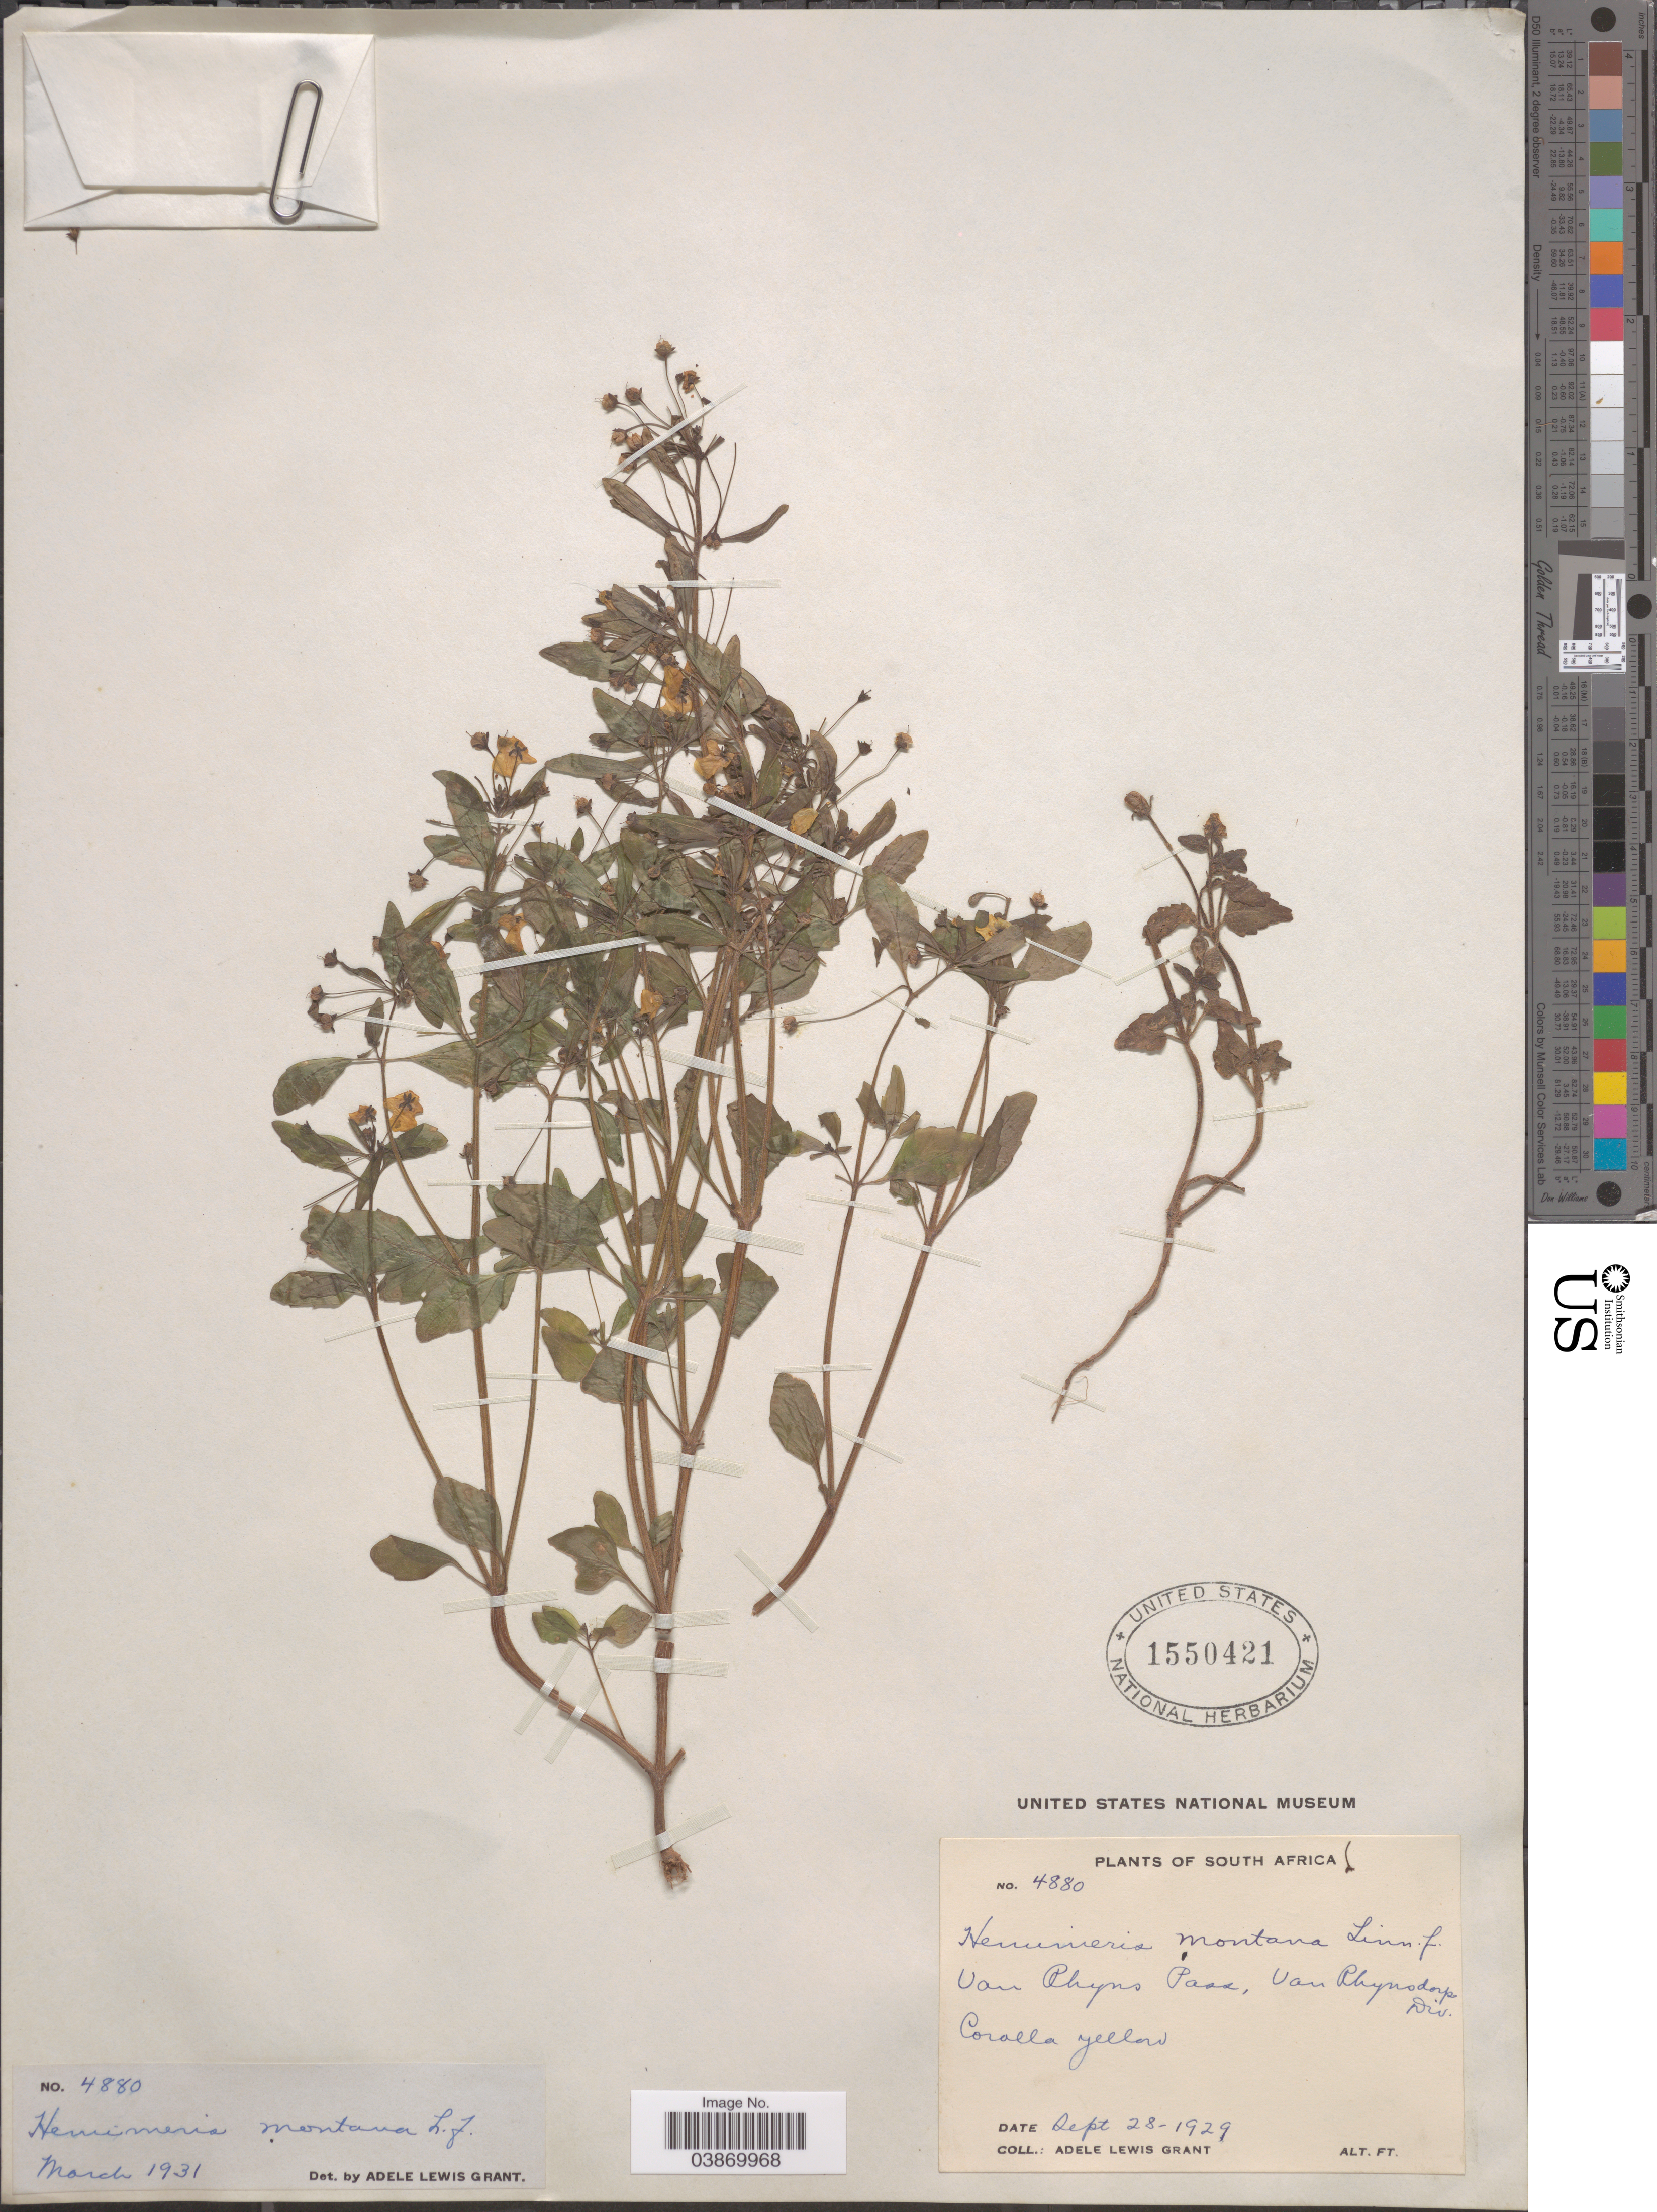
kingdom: Plantae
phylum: Tracheophyta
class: Magnoliopsida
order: Lamiales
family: Scrophulariaceae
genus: Hemimeris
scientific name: Hemimeris montana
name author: L. f.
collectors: A. L. Grant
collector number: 4880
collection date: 1929-09-28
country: South Africa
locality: Van Rhyns Pass, Van Rhynsdorp Div.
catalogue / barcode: US 1550421